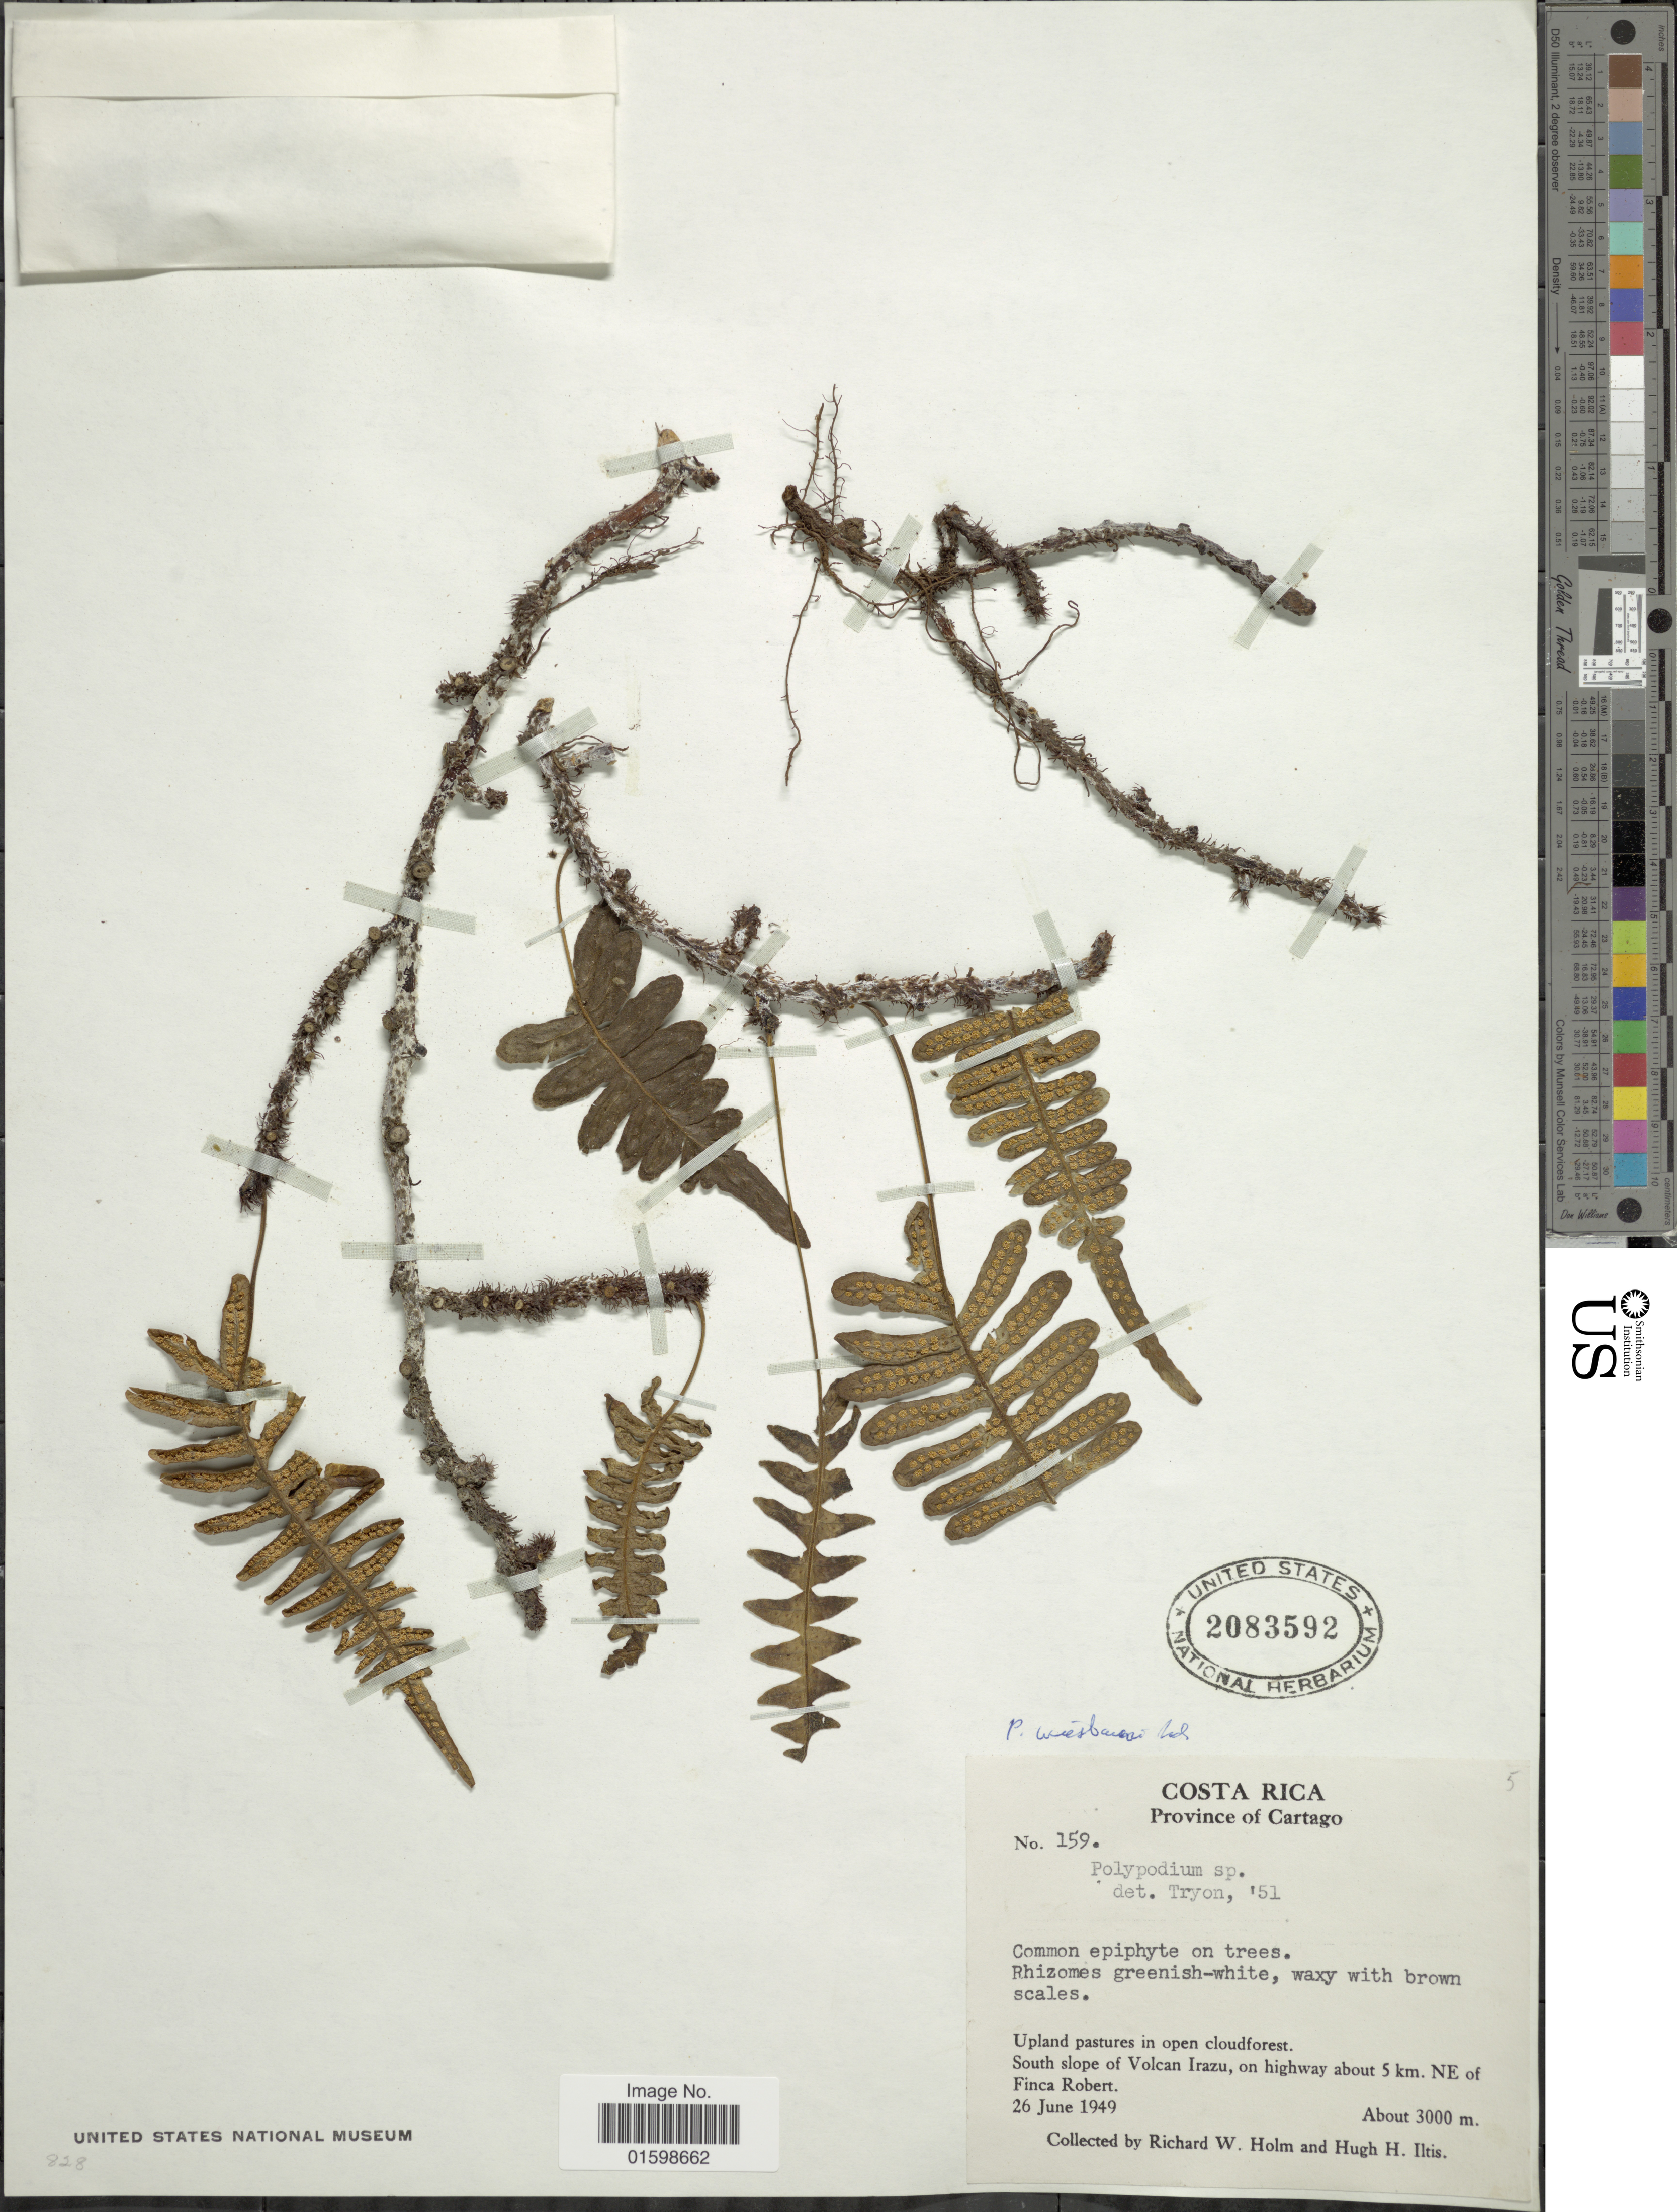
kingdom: Plantae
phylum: Tracheophyta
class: Polypodiopsida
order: Polypodiales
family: Polypodiaceae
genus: Pleopeltis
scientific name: Pleopeltis wiesbaurii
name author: (Sodiro) Lellinger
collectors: R. W. Holm & H. H. Iltis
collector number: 159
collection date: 1949-06-26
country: Costa Rica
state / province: Cartago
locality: Upland pastures in open cloudforest, south slope of Volcan Irazu, on highway about 5 km. NE of Finca Robert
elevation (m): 3000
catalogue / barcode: US 2083592